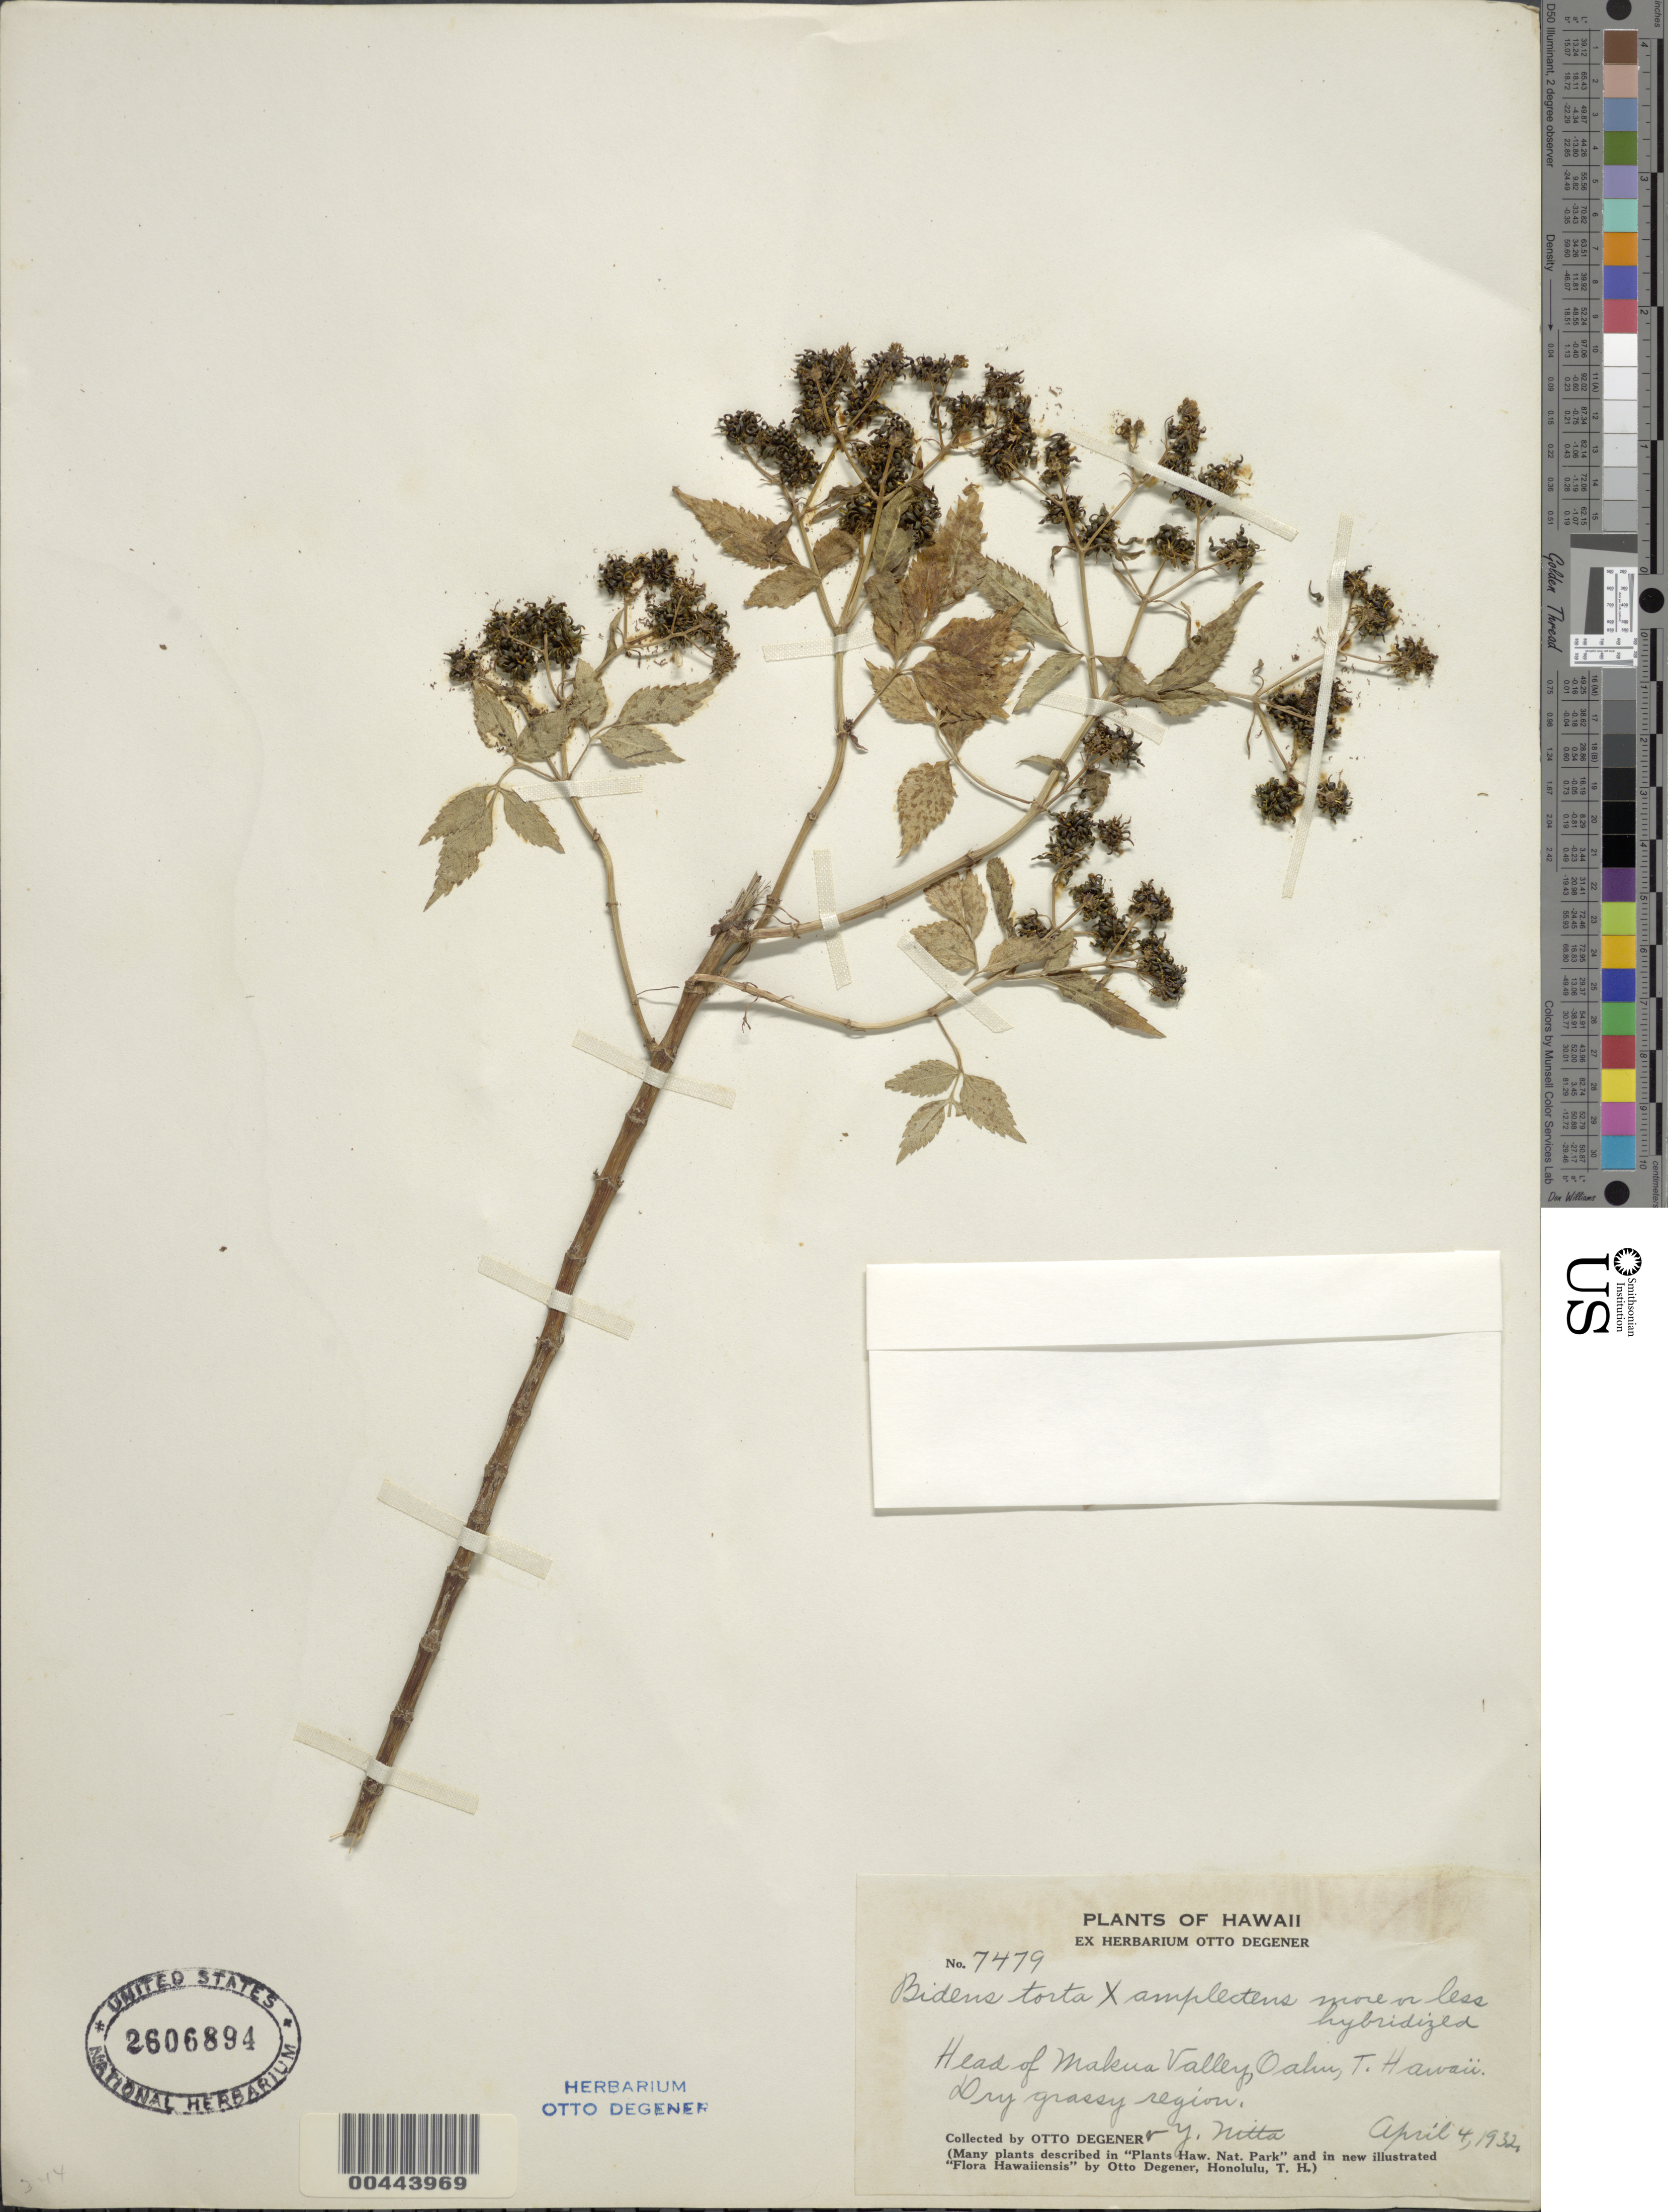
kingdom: Plantae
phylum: Tracheophyta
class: Magnoliopsida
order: Asterales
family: Asteraceae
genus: Bidens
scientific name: Bidens torta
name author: Sherff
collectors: O. Degener & Y. Nitta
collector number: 7479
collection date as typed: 4 Apr 1932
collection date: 1932-04-04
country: United States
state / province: Hawaii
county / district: Honolulu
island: Oahu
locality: Head of Makua Valley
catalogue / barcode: US 2606894